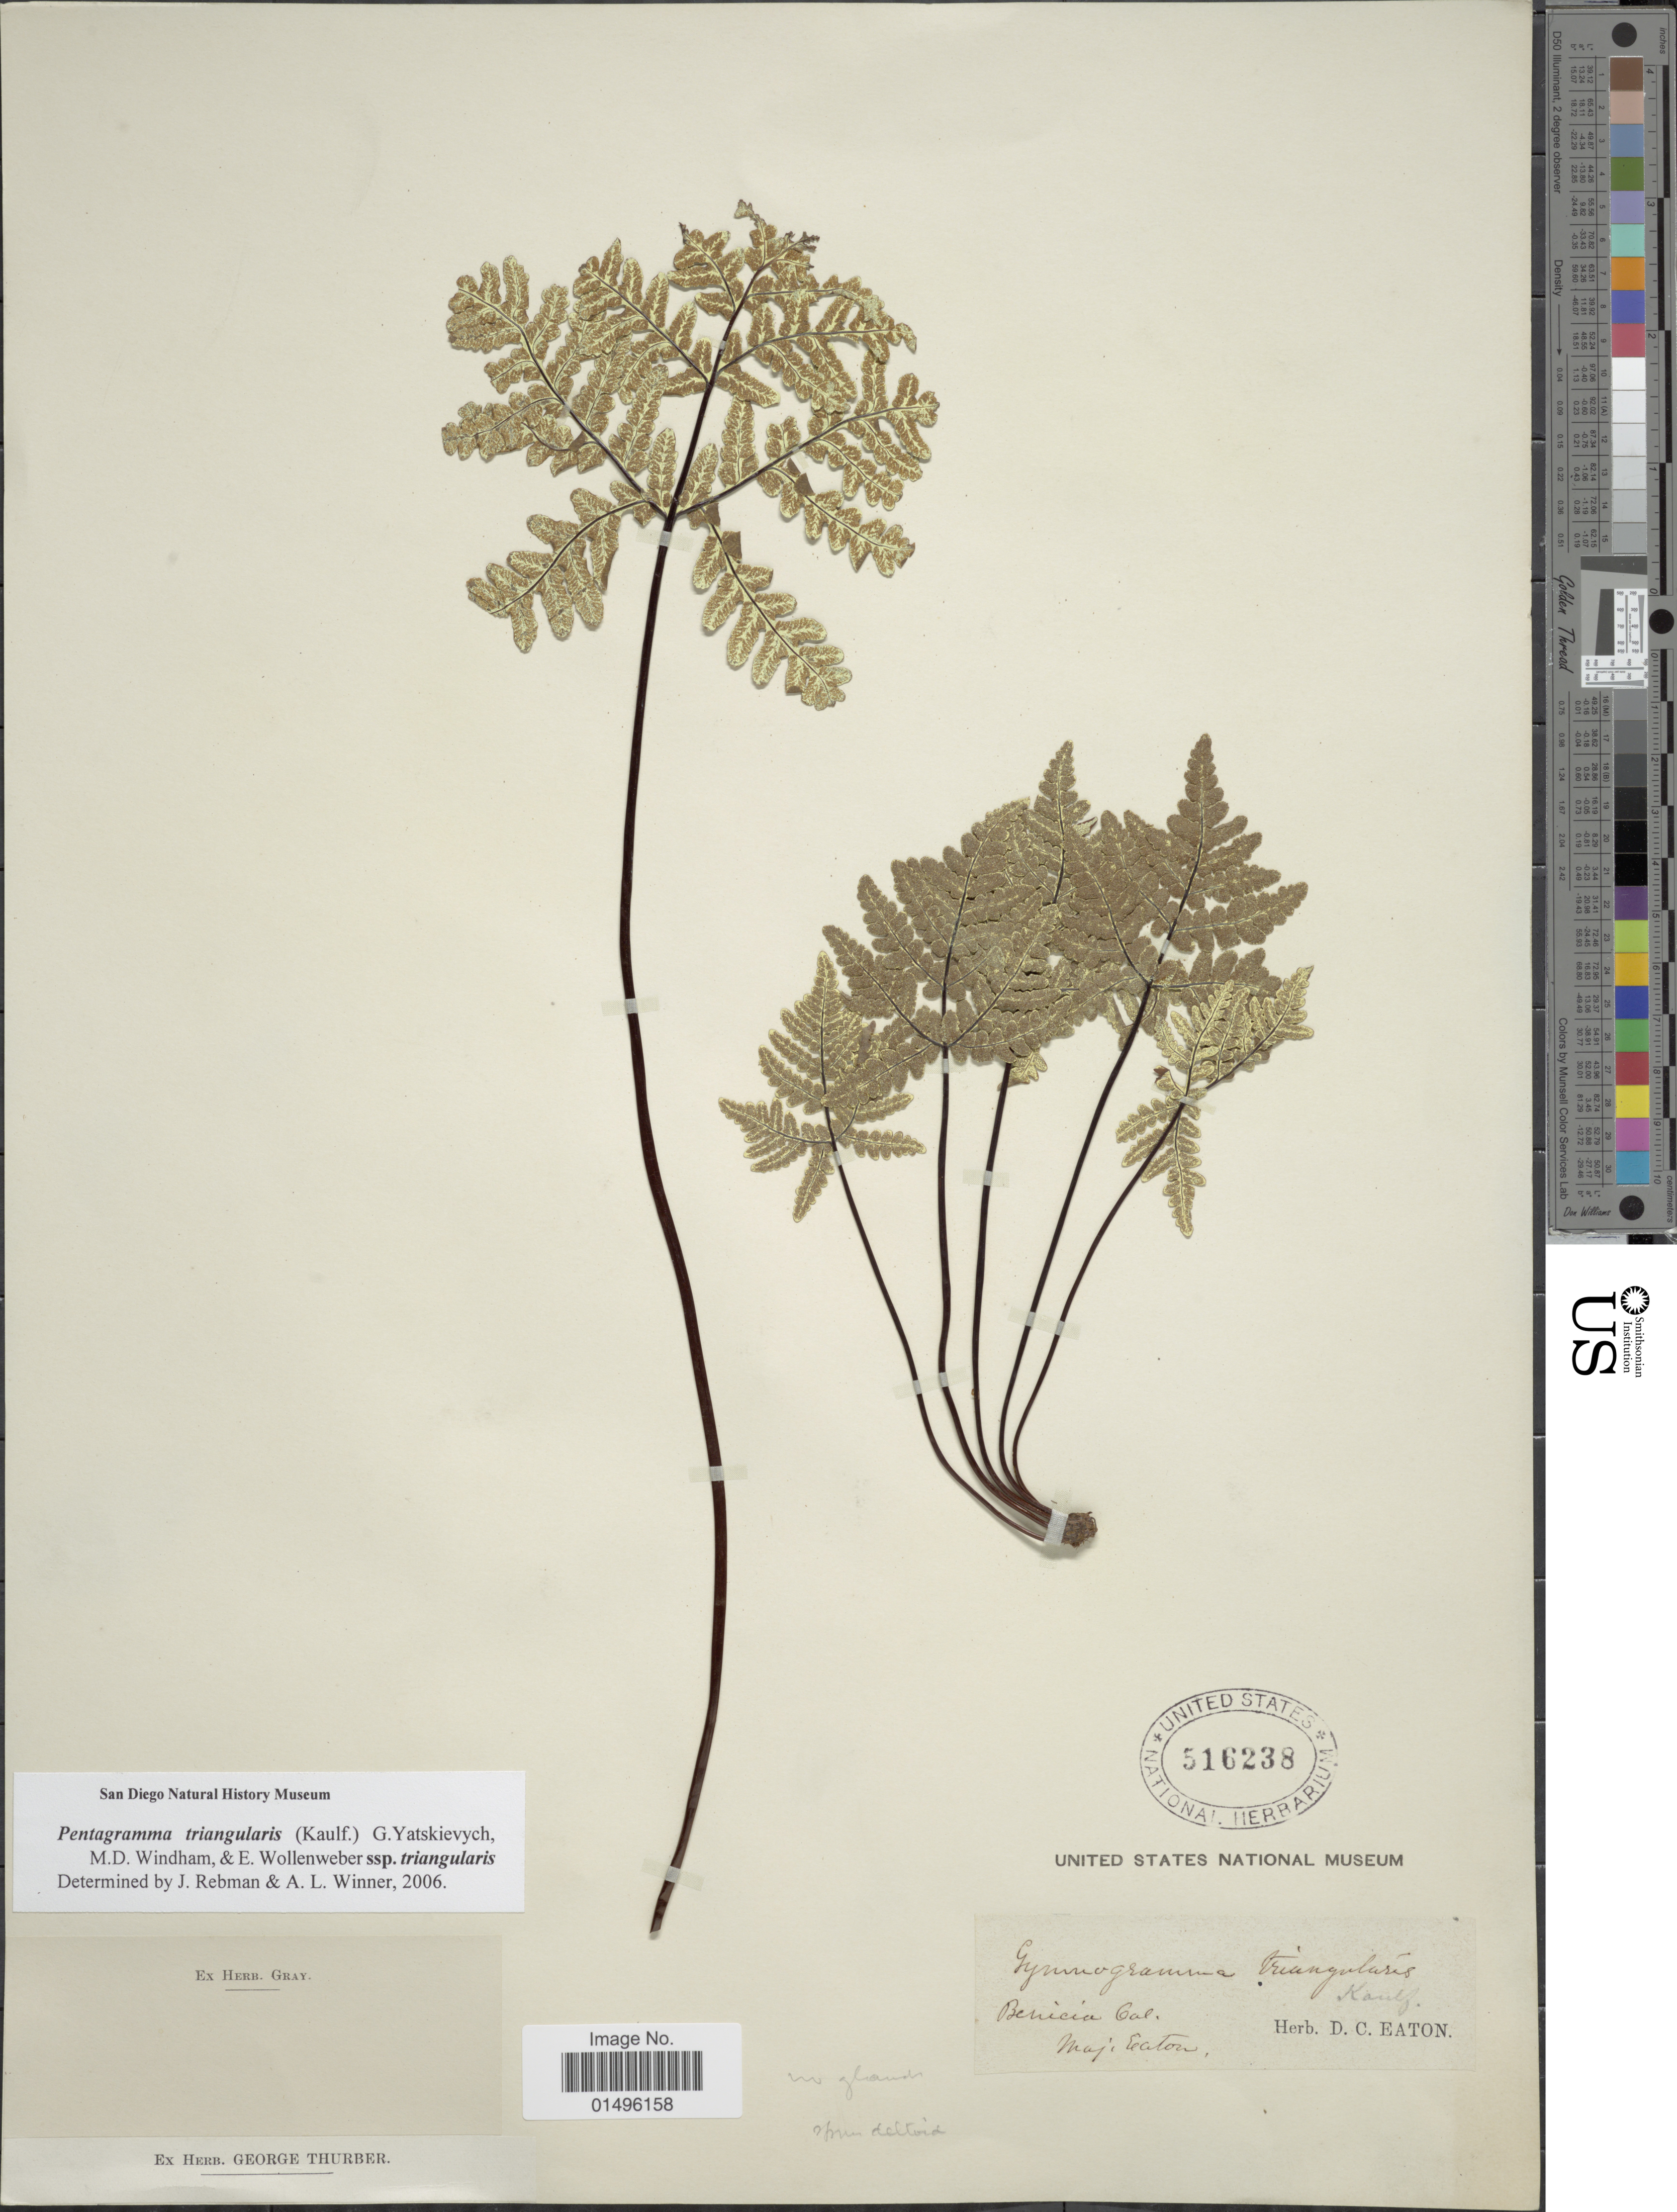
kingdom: Plantae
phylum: Tracheophyta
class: Polypodiopsida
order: Polypodiales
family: Pteridaceae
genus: Pentagramma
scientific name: Pentagramma triangularis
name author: (Kaulf.) Yatsk. et al.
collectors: D. Eaton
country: United States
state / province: California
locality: California, Benicia.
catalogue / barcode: US 516238